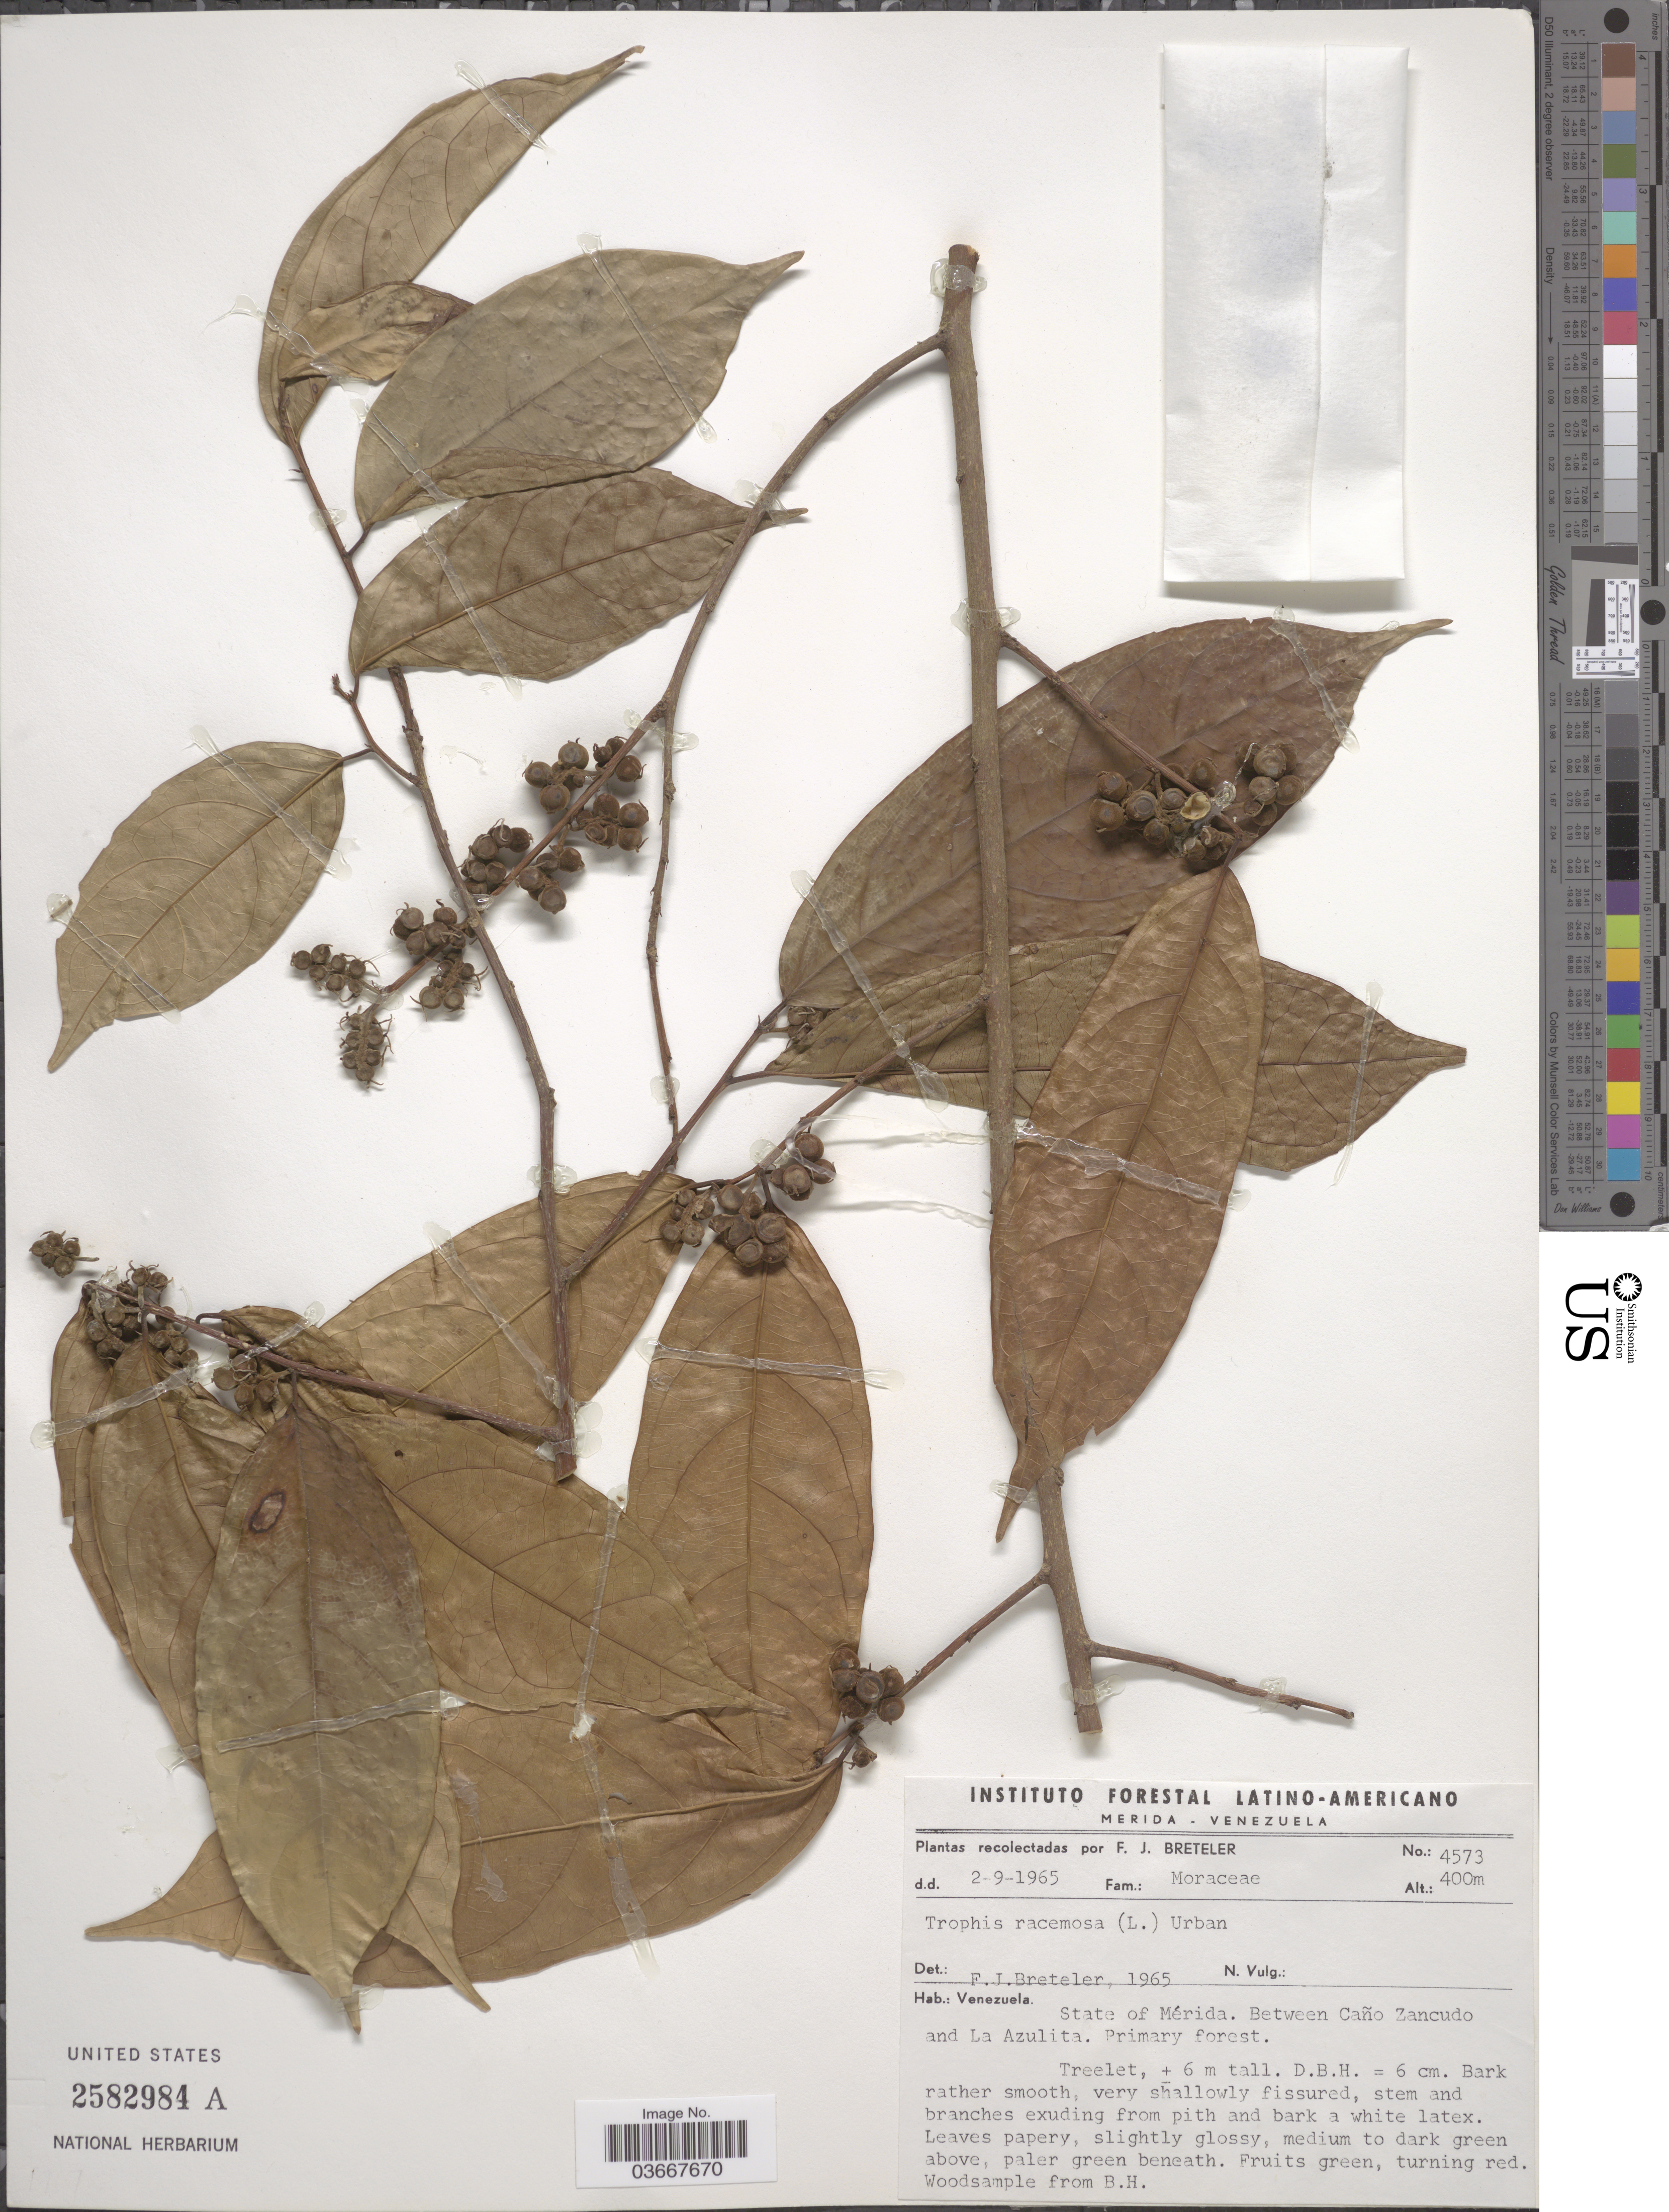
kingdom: Plantae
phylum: Tracheophyta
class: Magnoliopsida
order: Rosales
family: Moraceae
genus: Trophis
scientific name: Trophis racemosa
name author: (L.) Urb.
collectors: F. J. Breteler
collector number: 4573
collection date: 1965-09-02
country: Venezuela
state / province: Merida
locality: Between Caño Zancudo and La Azulita.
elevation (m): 400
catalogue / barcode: US 2582984A